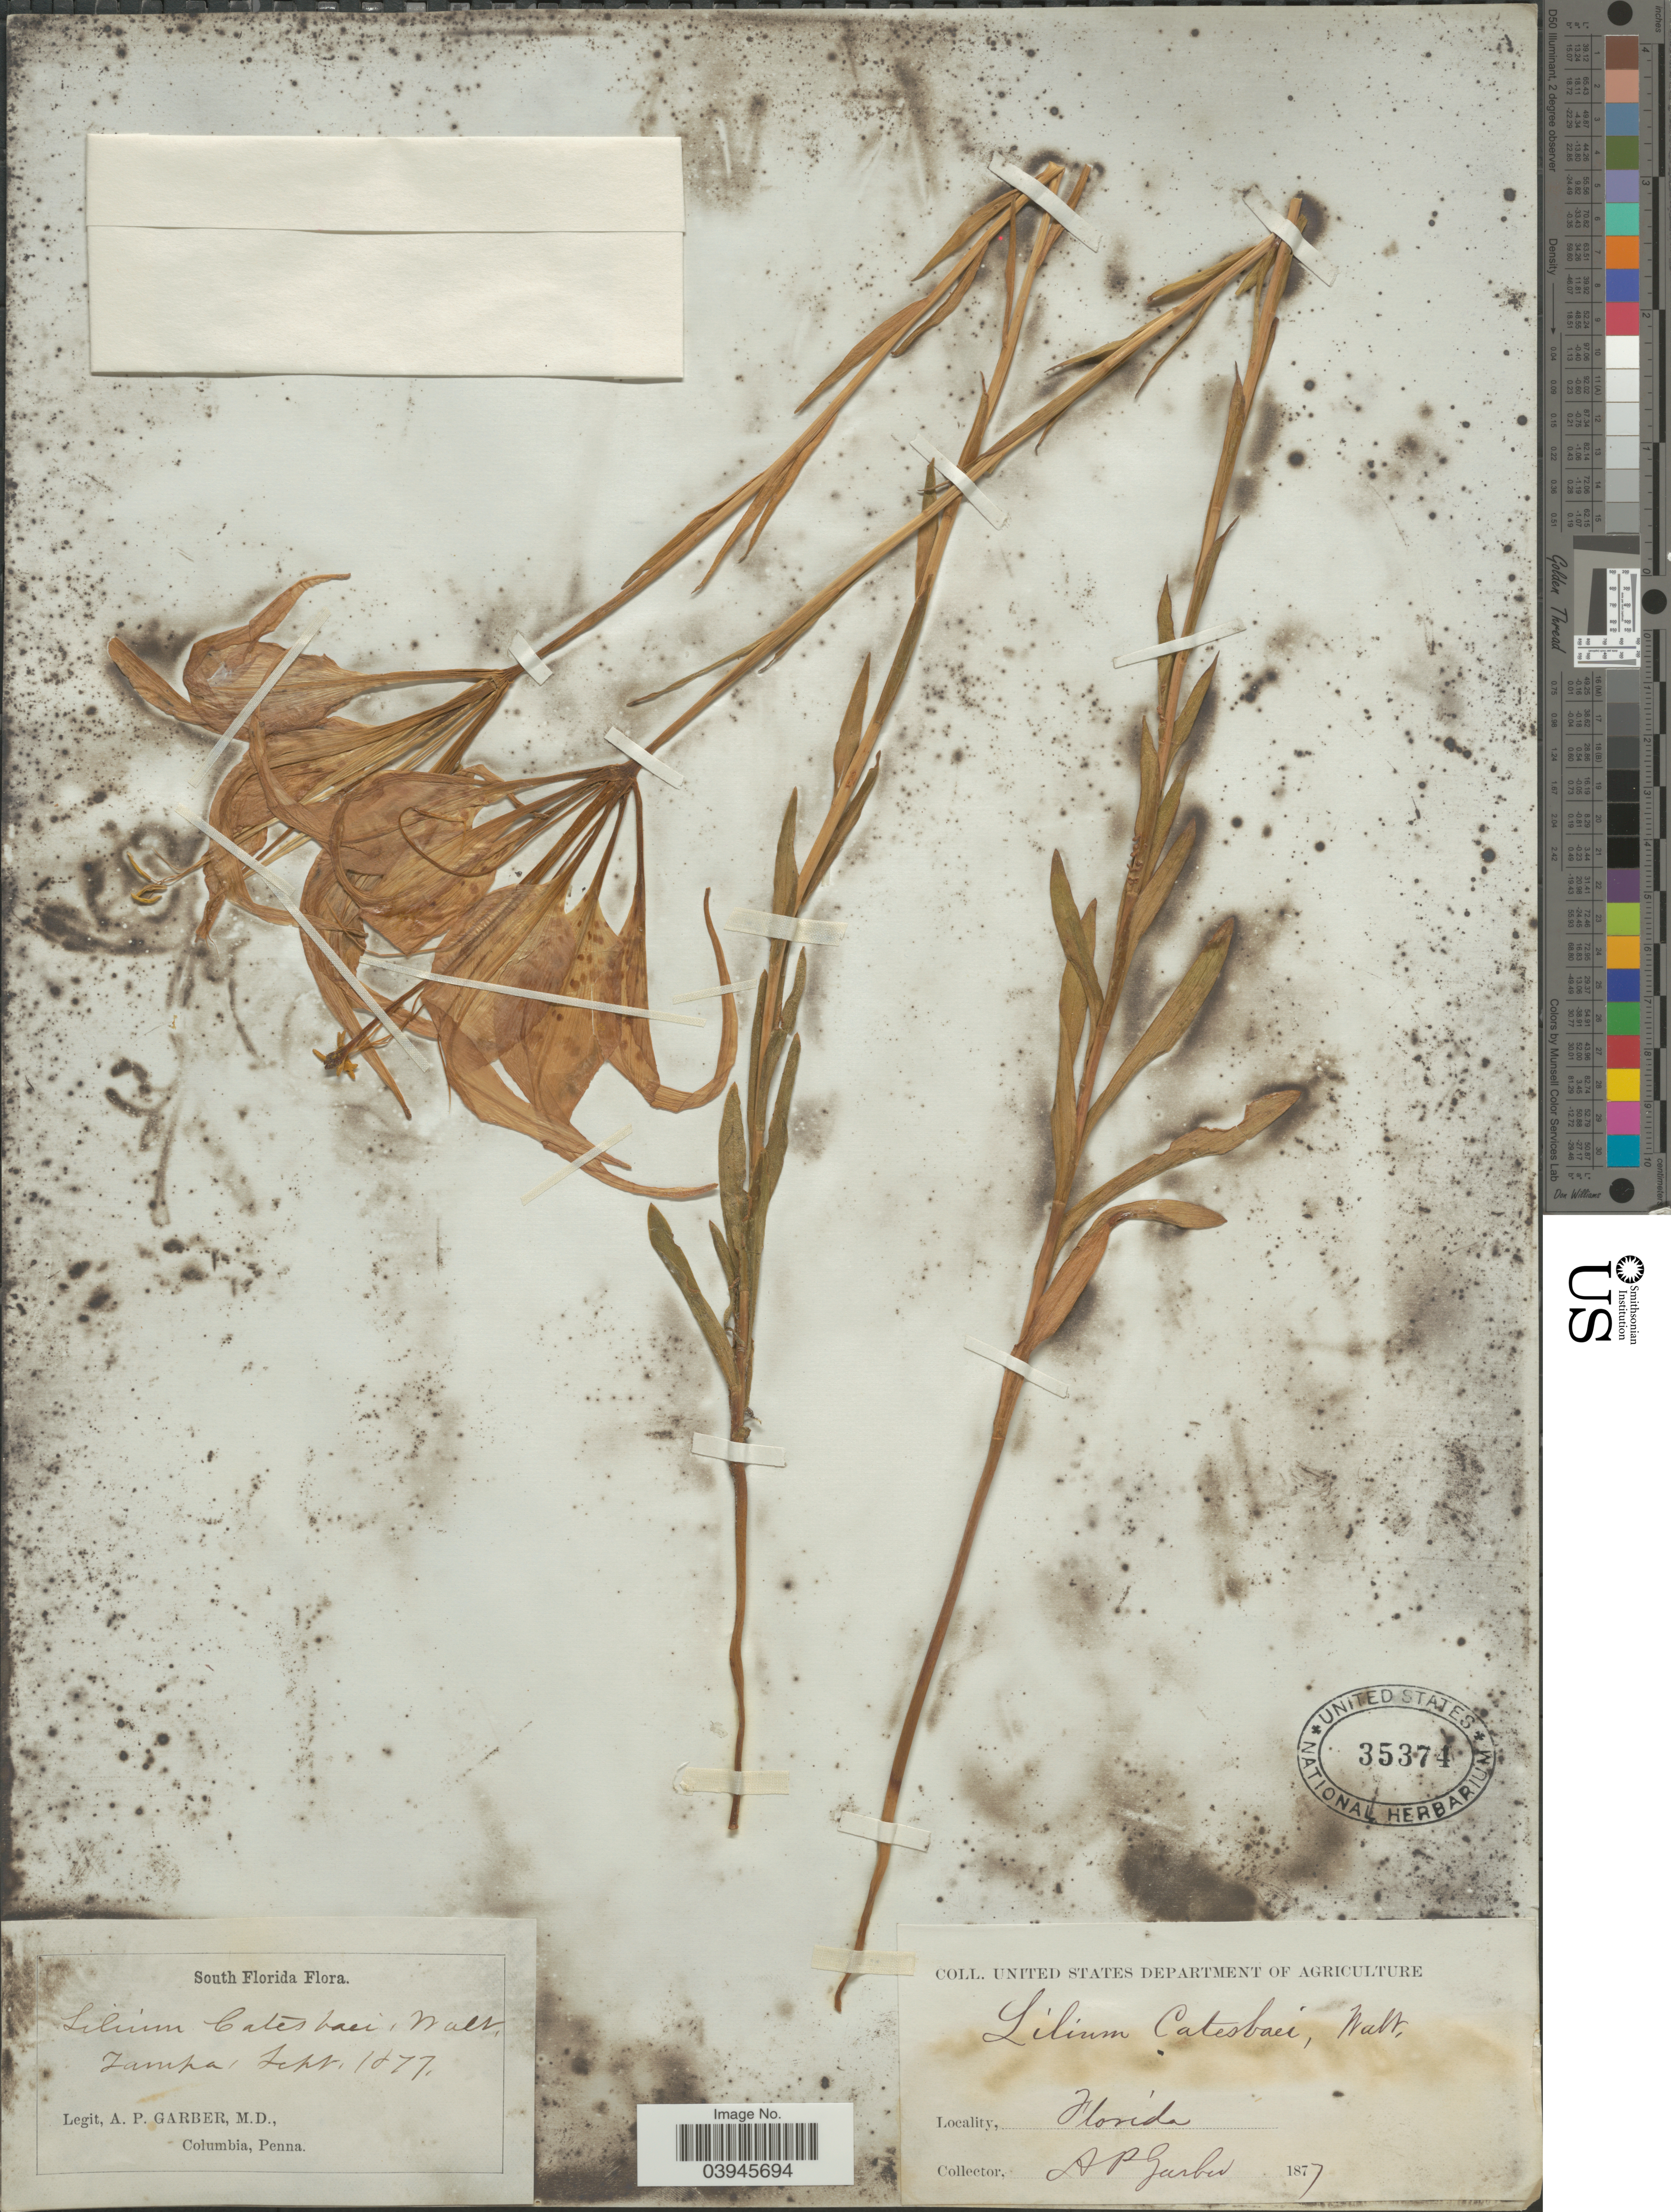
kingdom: Plantae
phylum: Tracheophyta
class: Liliopsida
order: Liliales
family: Liliaceae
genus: Lilium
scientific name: Lilium catesbaei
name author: Walter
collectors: A. P. Garber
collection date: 1877-09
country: United States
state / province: Florida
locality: South Florida. Tampa.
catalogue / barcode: US 35374